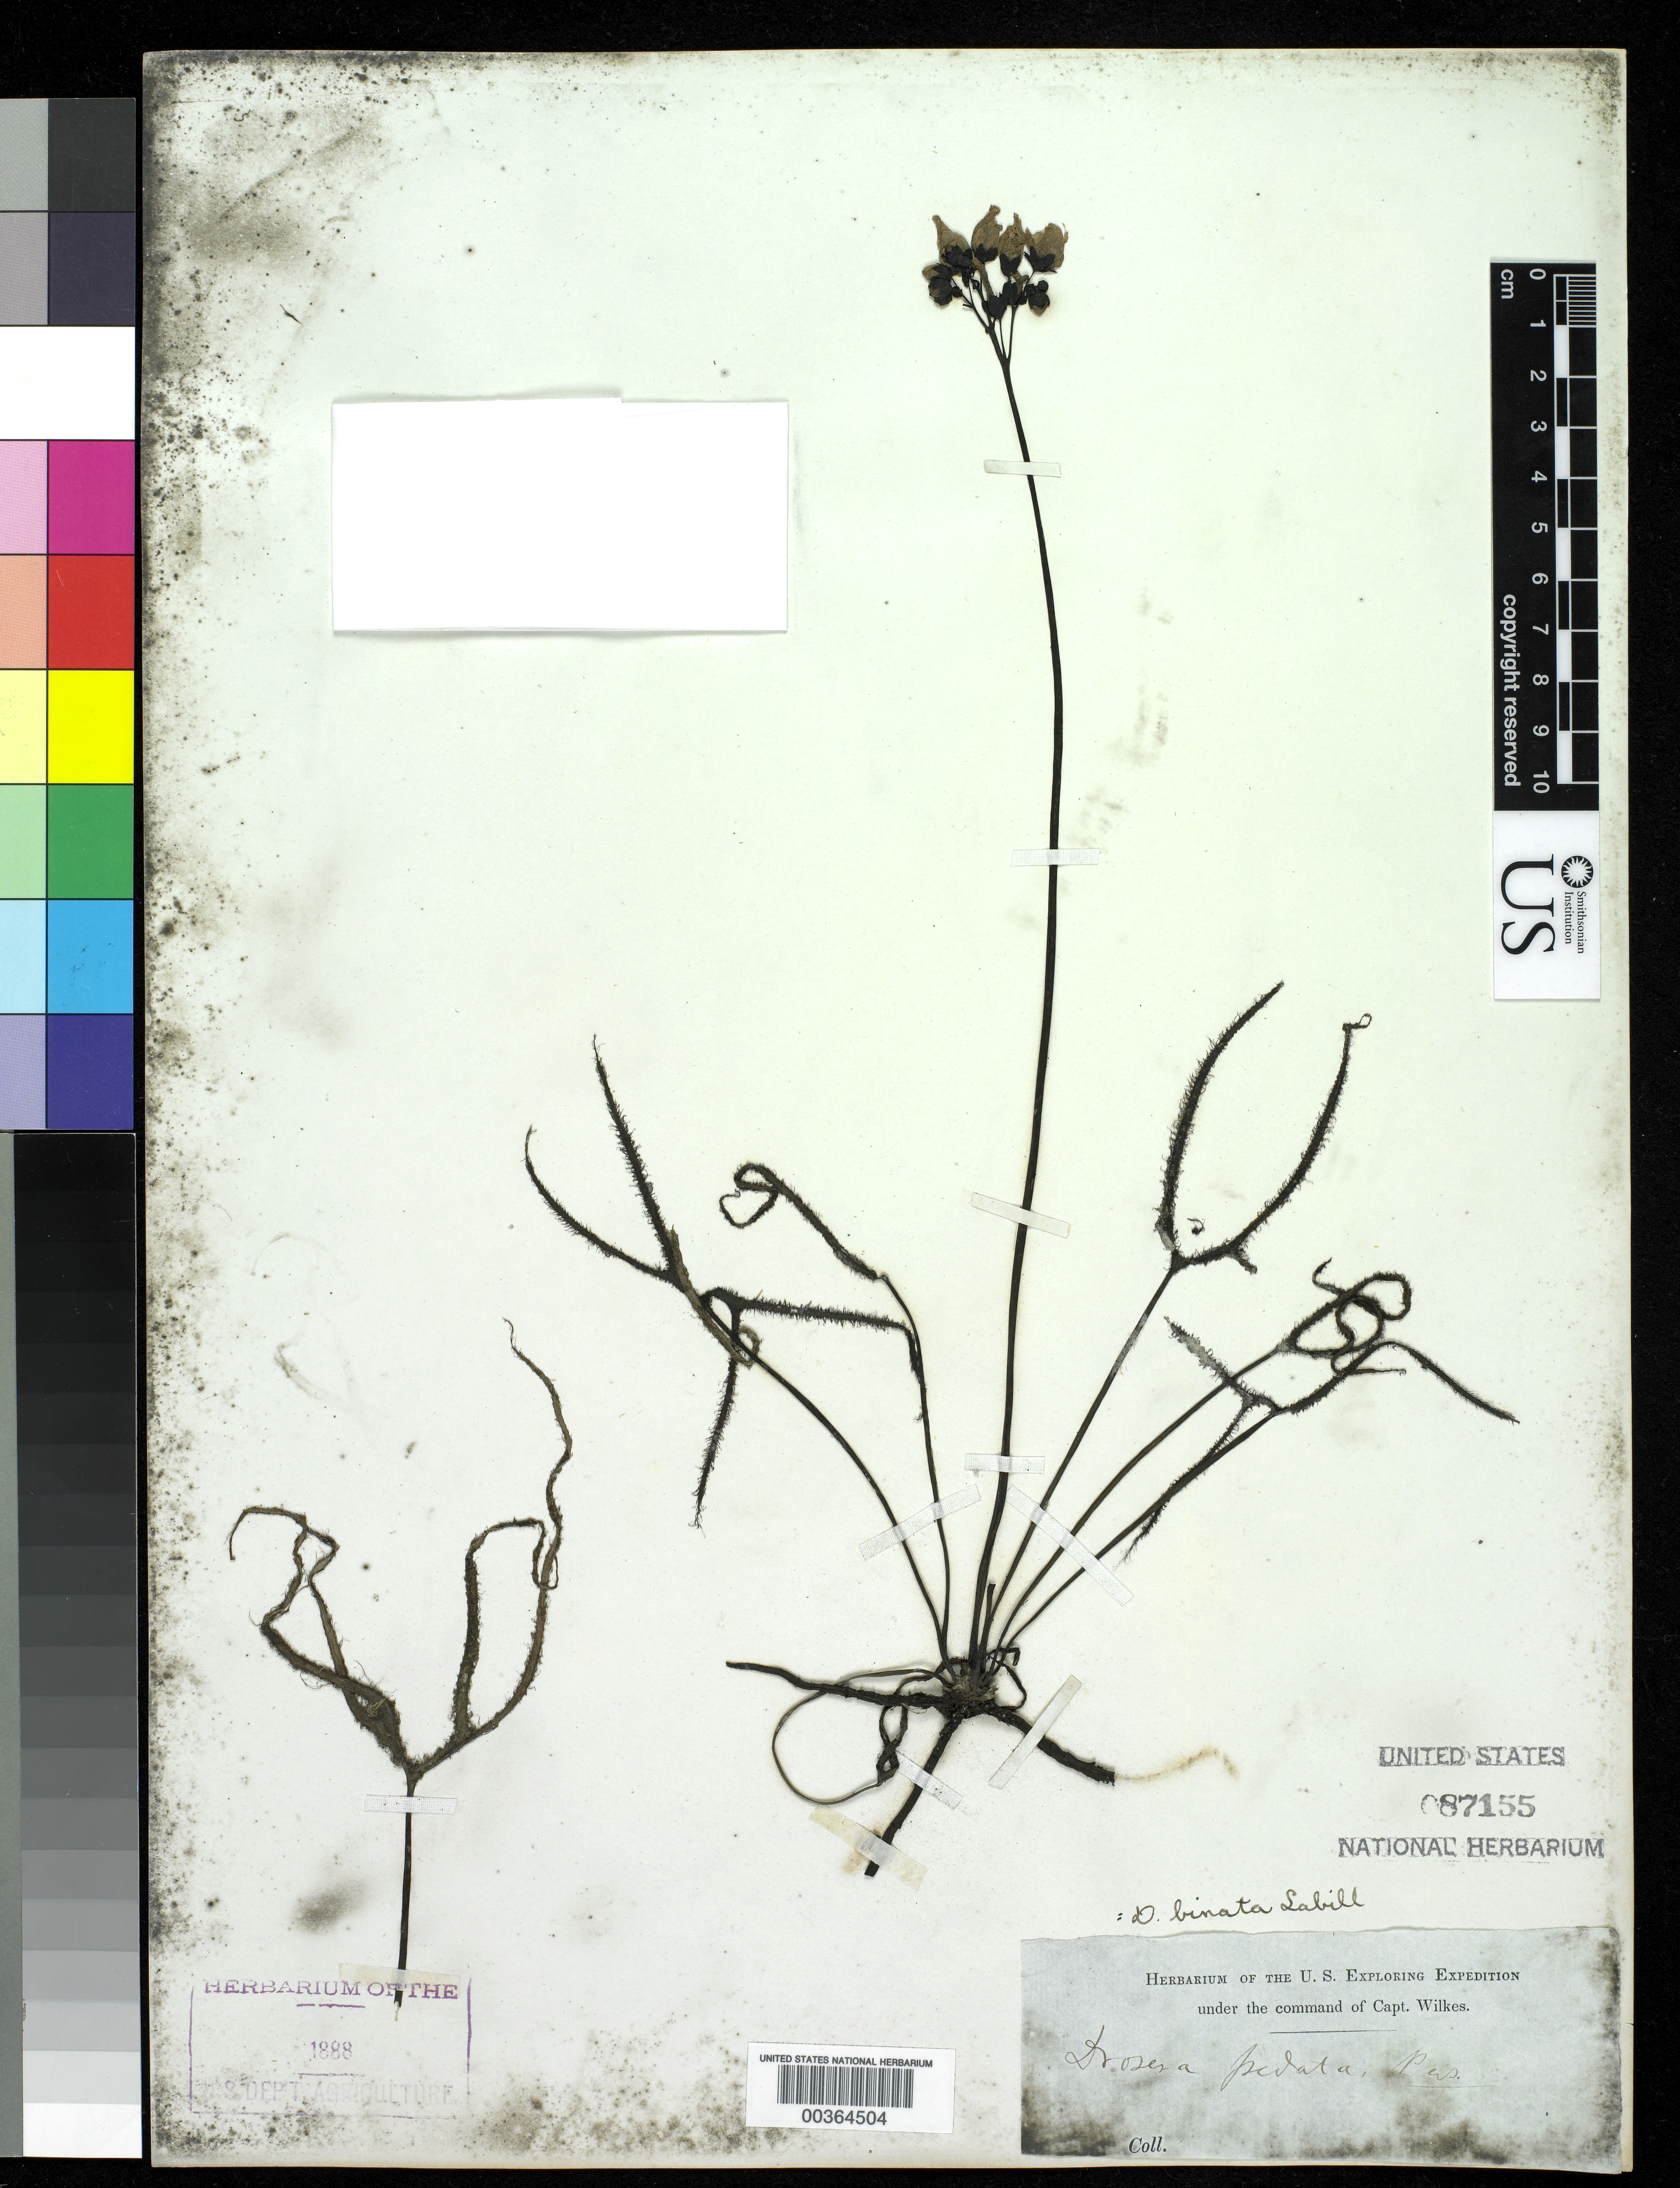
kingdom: Plantae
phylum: Tracheophyta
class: Magnoliopsida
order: Caryophyllales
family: Droseraceae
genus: Drosera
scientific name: Drosera binata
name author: Labill.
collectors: Wilkes Explor. Exped.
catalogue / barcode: US 87155